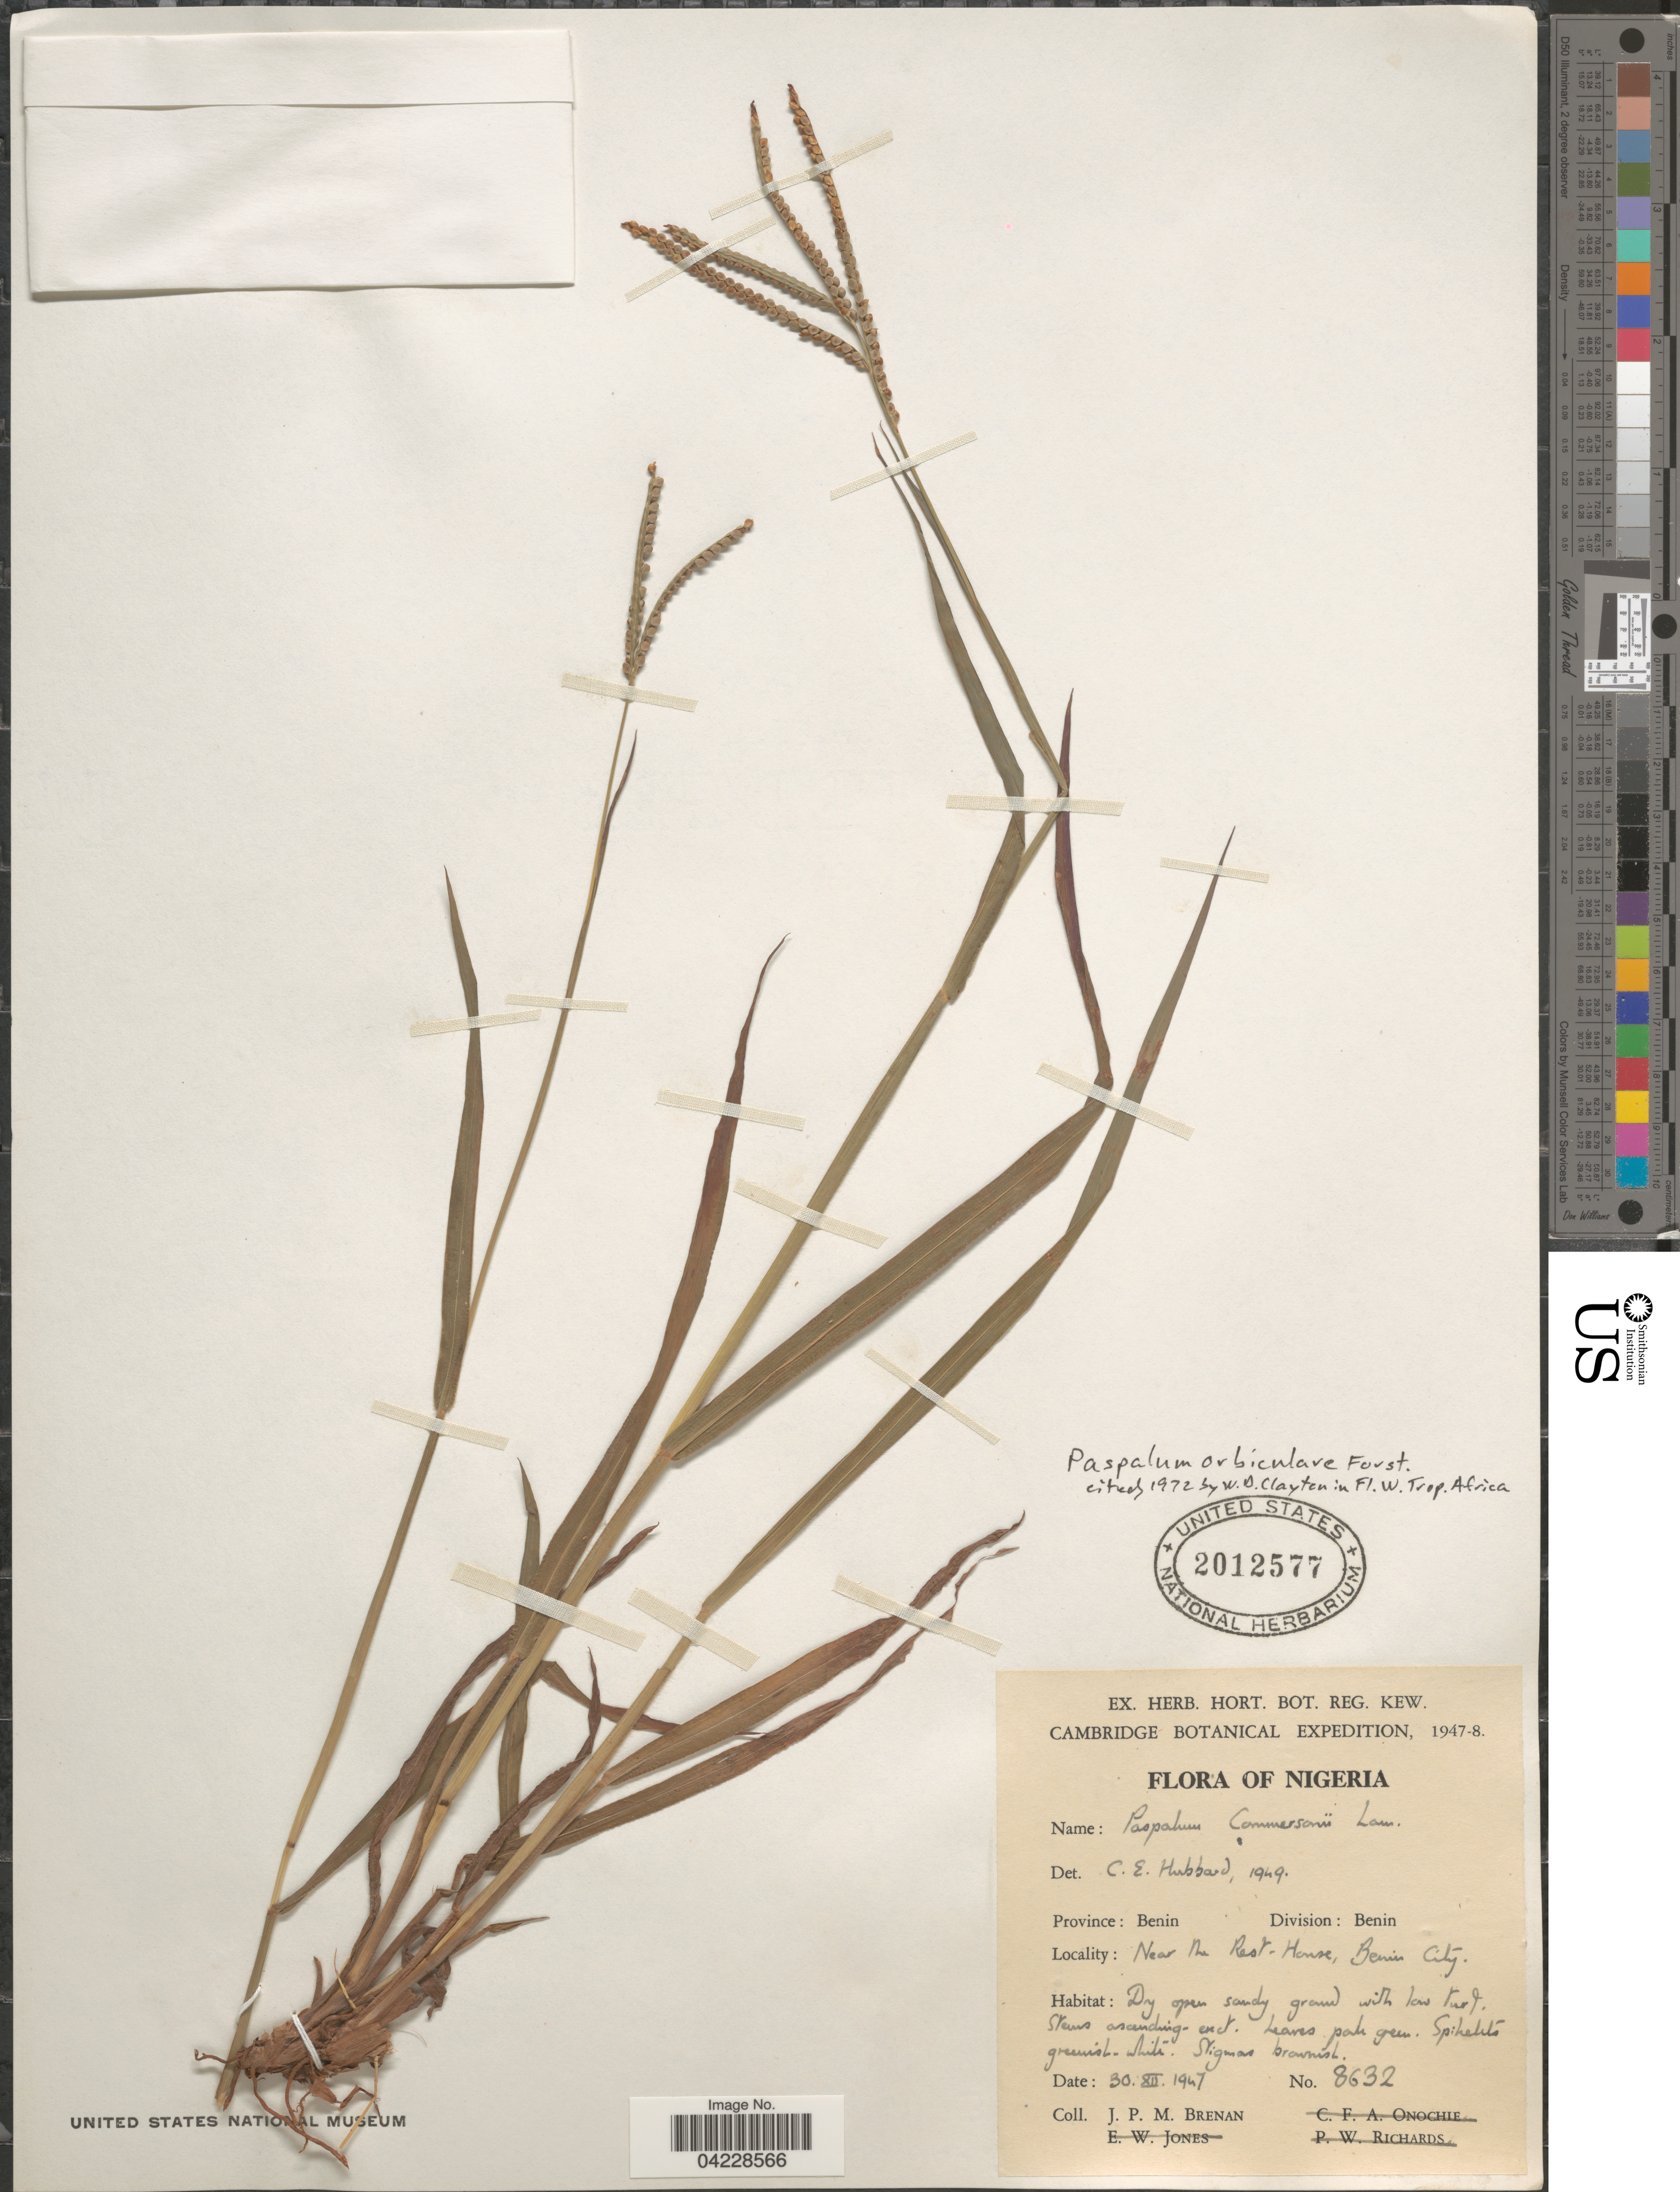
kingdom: Plantae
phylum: Tracheophyta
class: Liliopsida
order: Poales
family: Poaceae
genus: Paspalum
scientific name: Paspalum scrobiculatum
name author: L.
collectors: J. Brenan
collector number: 8632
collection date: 1947-12-30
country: Nigeria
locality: Cambridge Botanical Expedition, 1947-8. Province: Benin Division: Benin. Near the Rest-House, Benin City.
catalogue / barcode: US 2012577